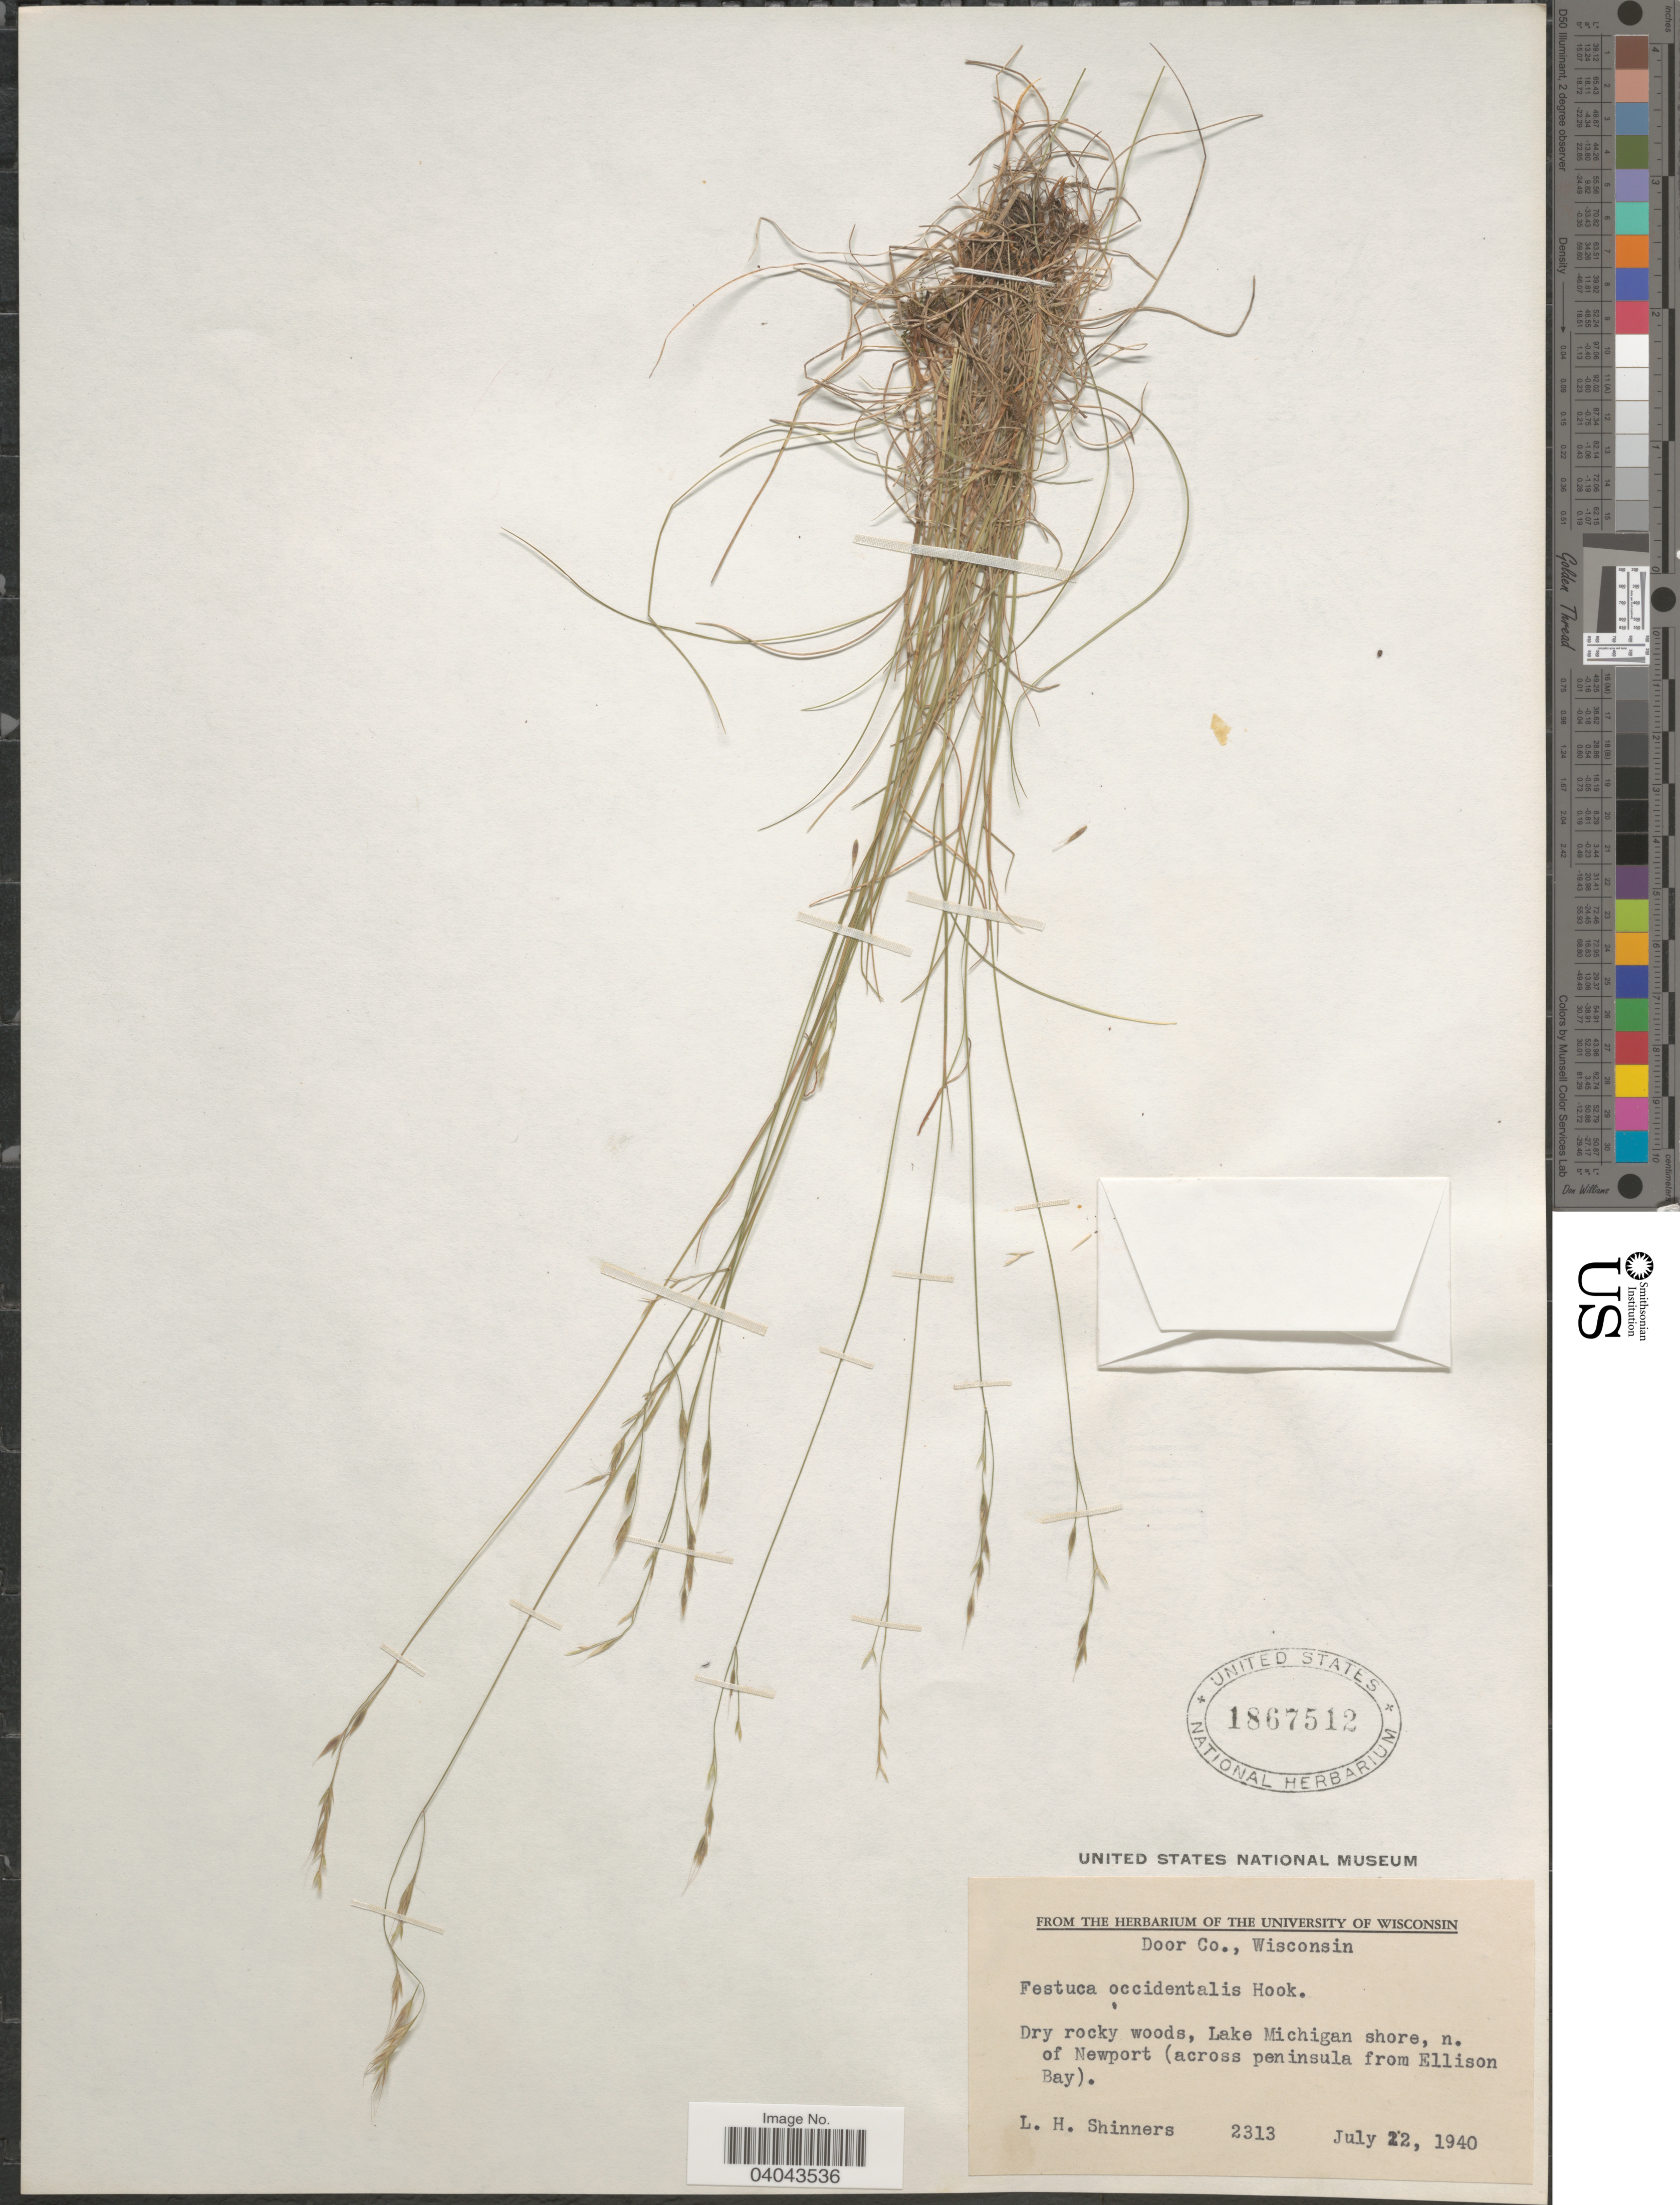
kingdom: Plantae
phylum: Tracheophyta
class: Liliopsida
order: Poales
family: Poaceae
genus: Festuca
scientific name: Festuca occidentalis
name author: Hook.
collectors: L. H. Shinners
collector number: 2313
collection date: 1940-07-22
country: United States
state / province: Wisconsin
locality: Door Co. Lake Michigan shore, n. of Newport (across peninsula from Ellison Bay).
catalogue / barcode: US 1867512